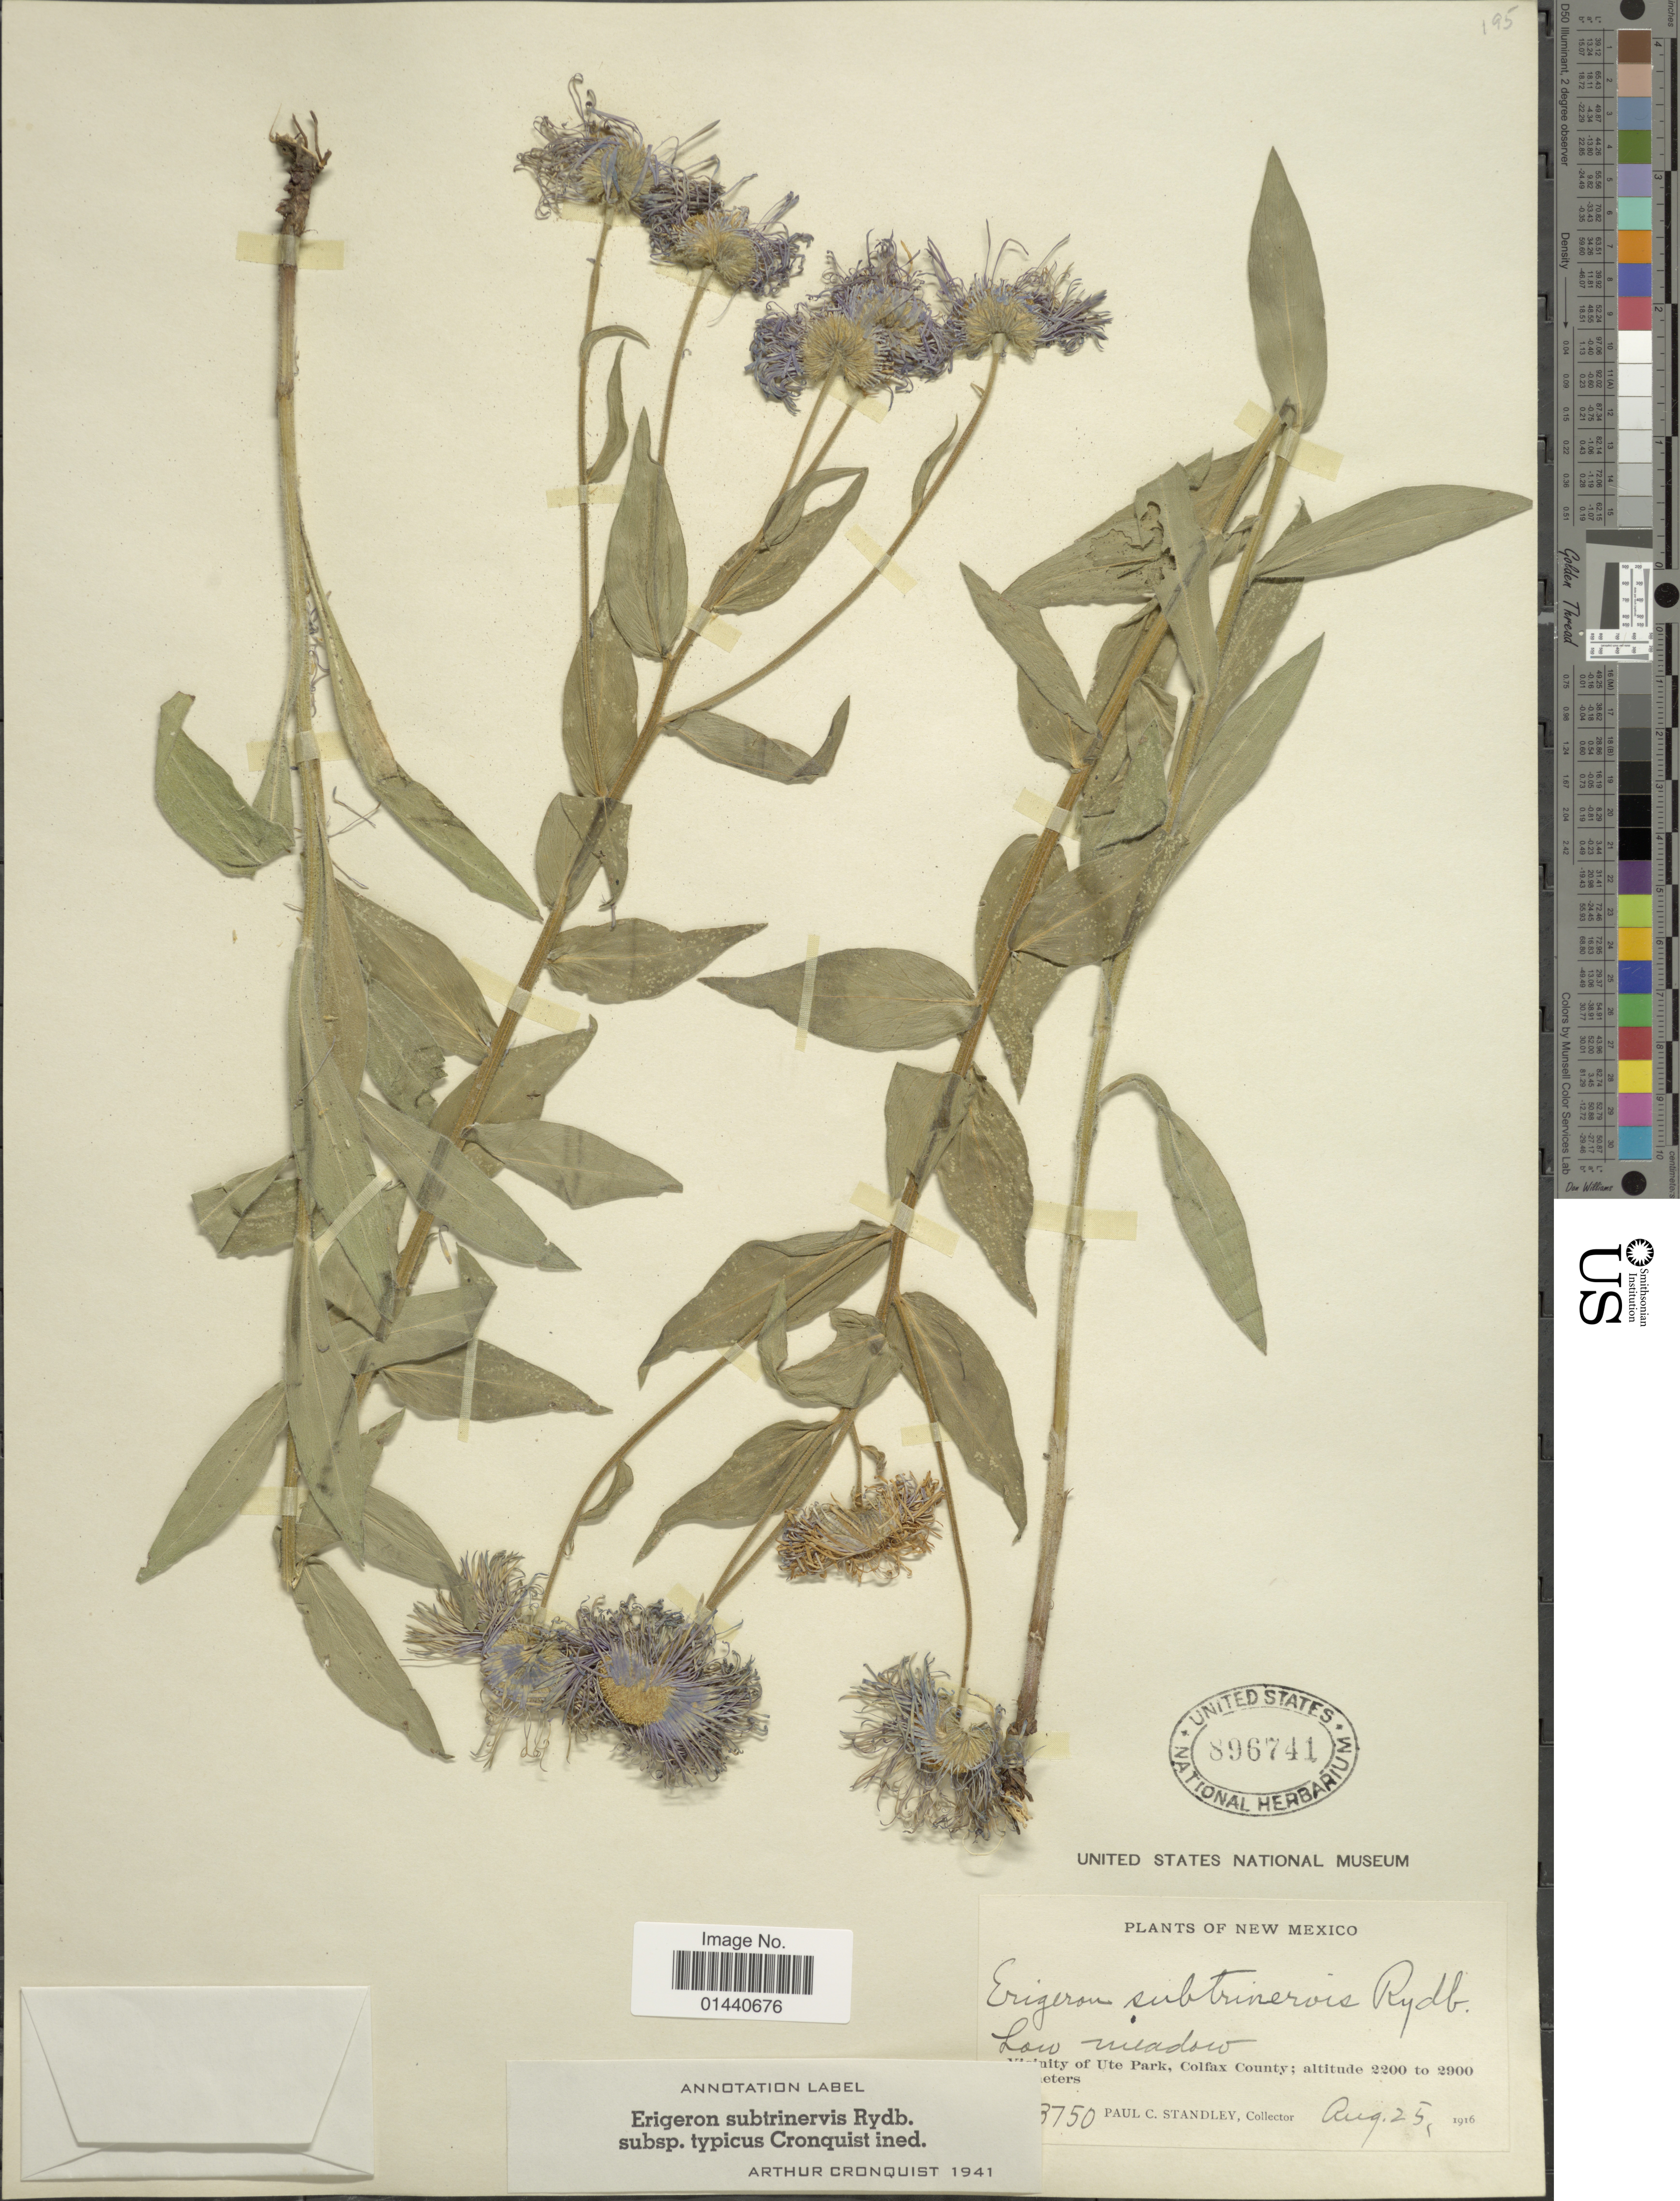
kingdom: Plantae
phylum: Tracheophyta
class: Magnoliopsida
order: Asterales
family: Asteraceae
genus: Erigeron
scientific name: Erigeron subtrinervis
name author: Rydb. ex Porter & Britton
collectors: P. C. Standley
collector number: !3750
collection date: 1916-08-25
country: United States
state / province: New Mexico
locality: Vicinity of Ute Park, Colfax County.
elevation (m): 2200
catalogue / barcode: US 896741